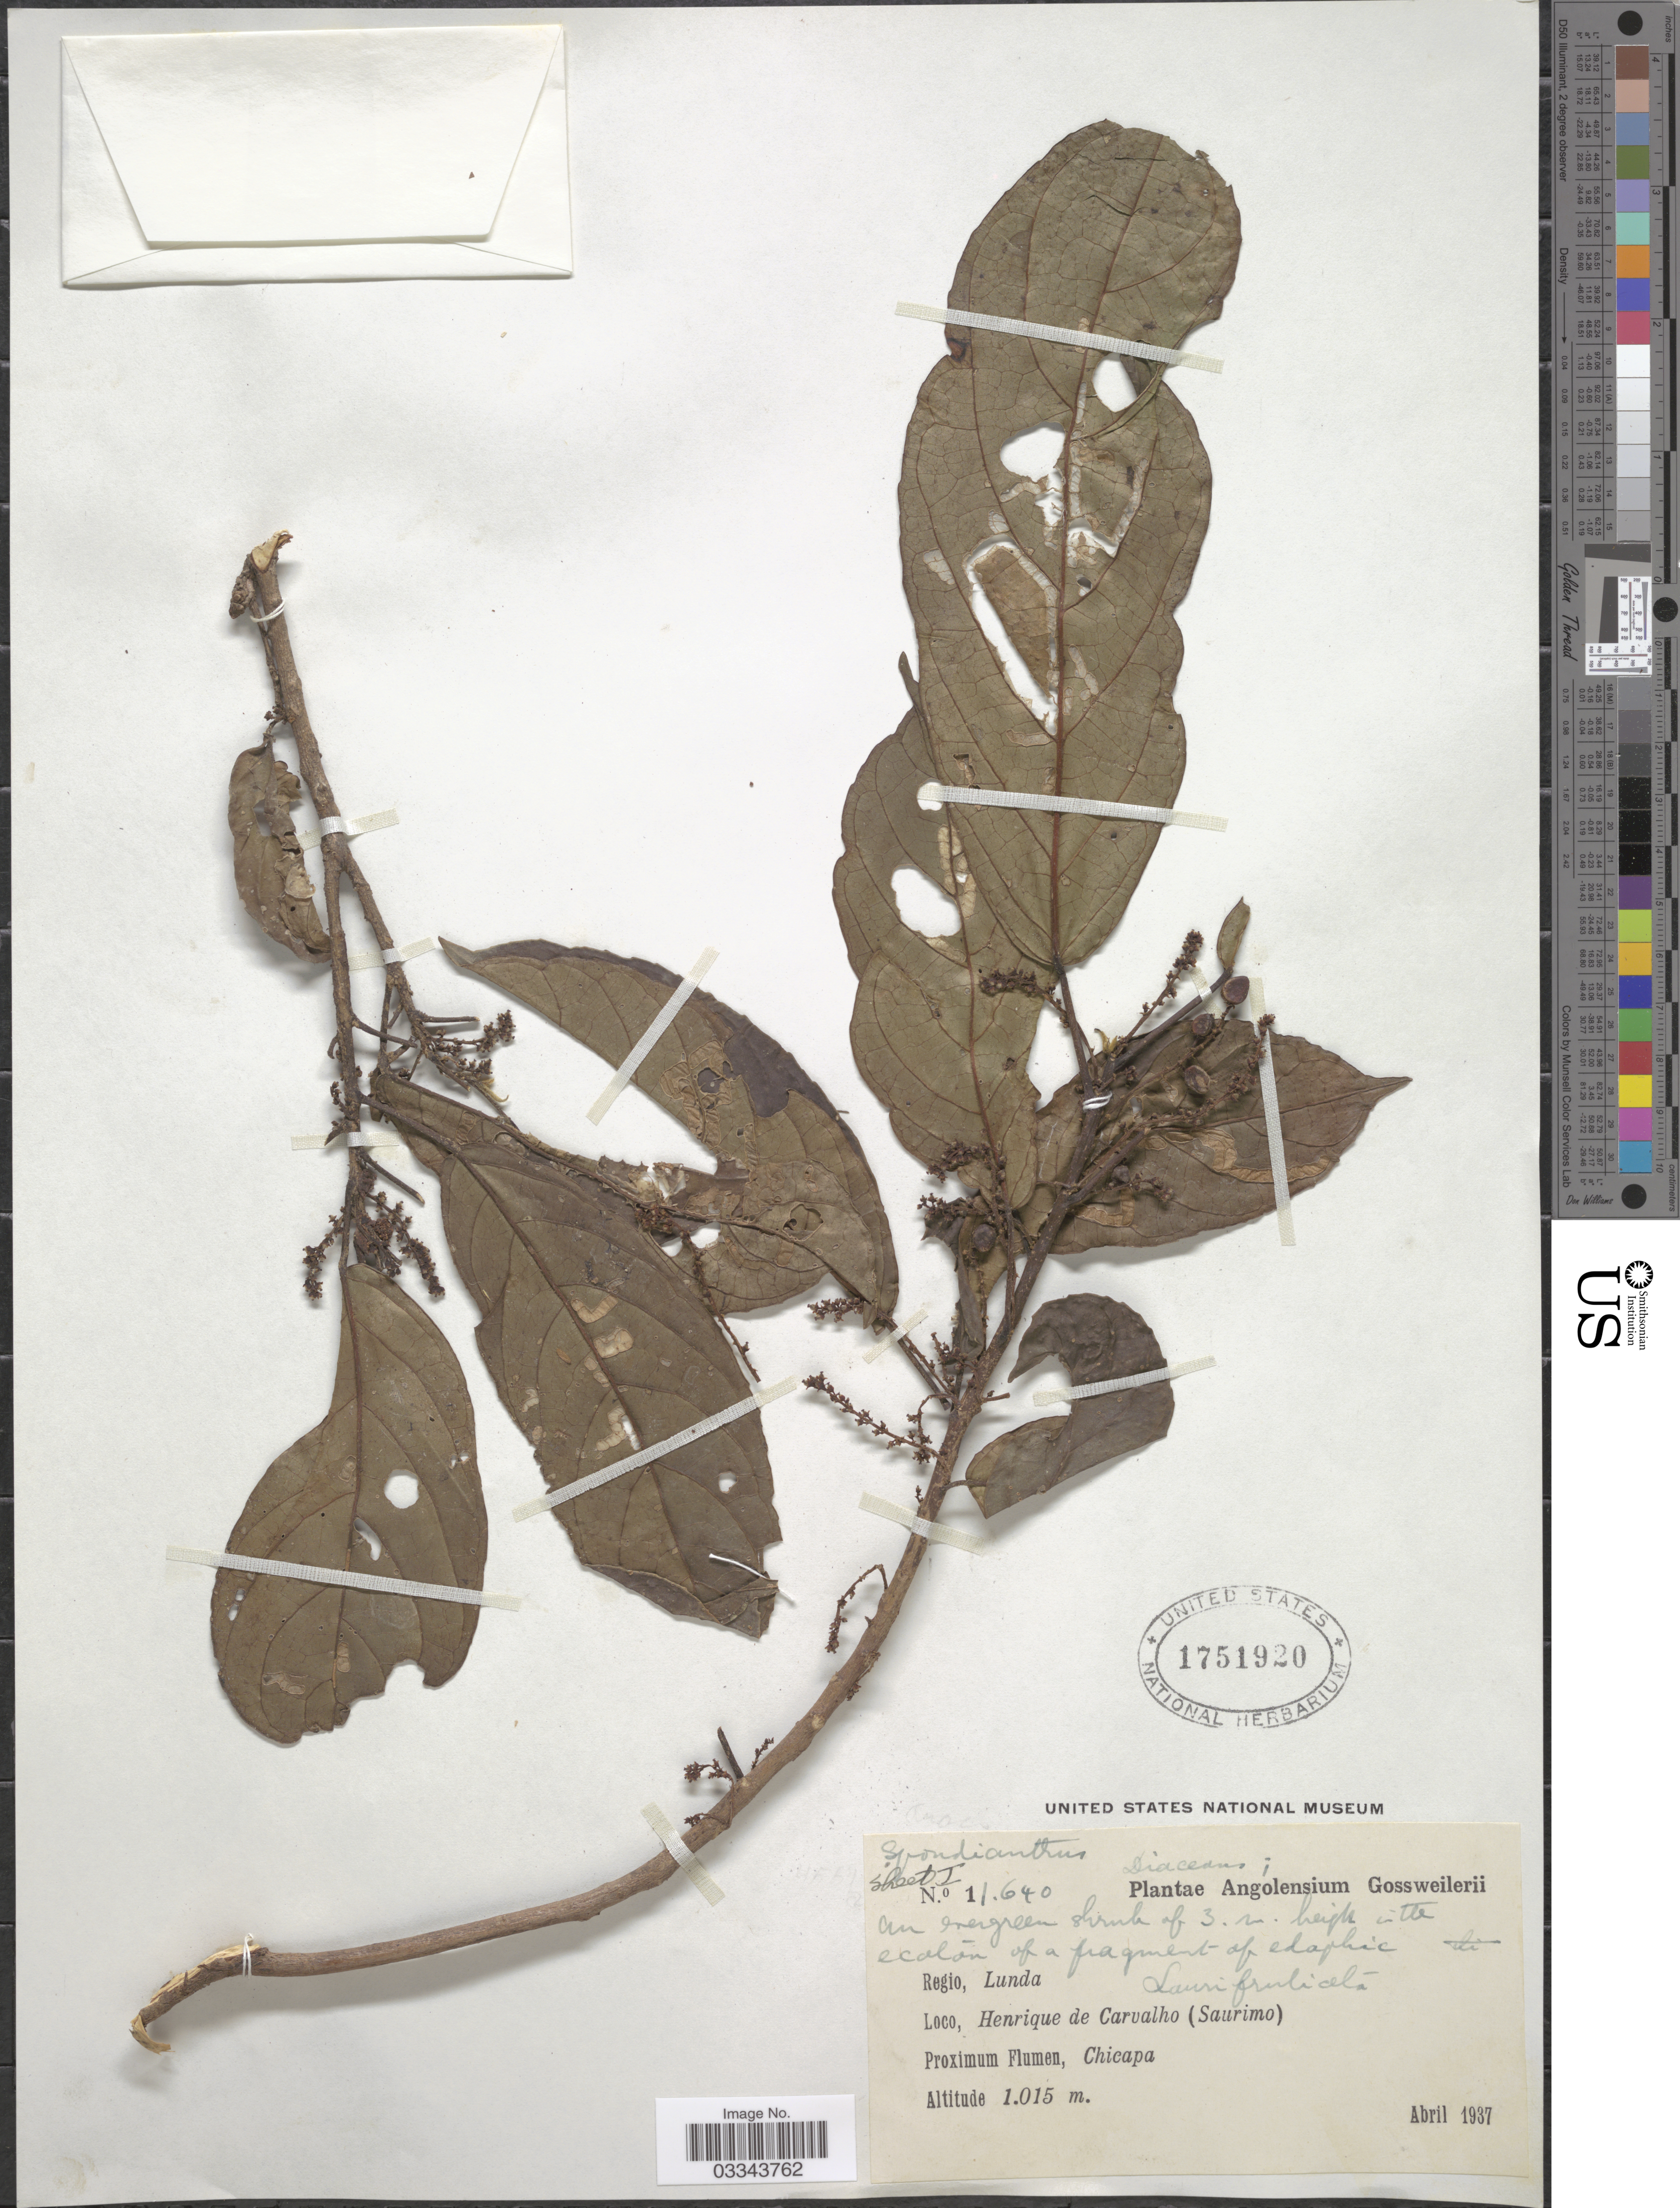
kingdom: Plantae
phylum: Tracheophyta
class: Magnoliopsida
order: Malpighiales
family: Phyllanthaceae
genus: Spondianthus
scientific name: Spondianthus sp.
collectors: -. Gossweiler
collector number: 11640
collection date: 1937-04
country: Angola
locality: Regio, Lunda. Henrique de Carvalho (Saurimo). Chicapa. [unsure placement]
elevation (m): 1015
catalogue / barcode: US 1751920